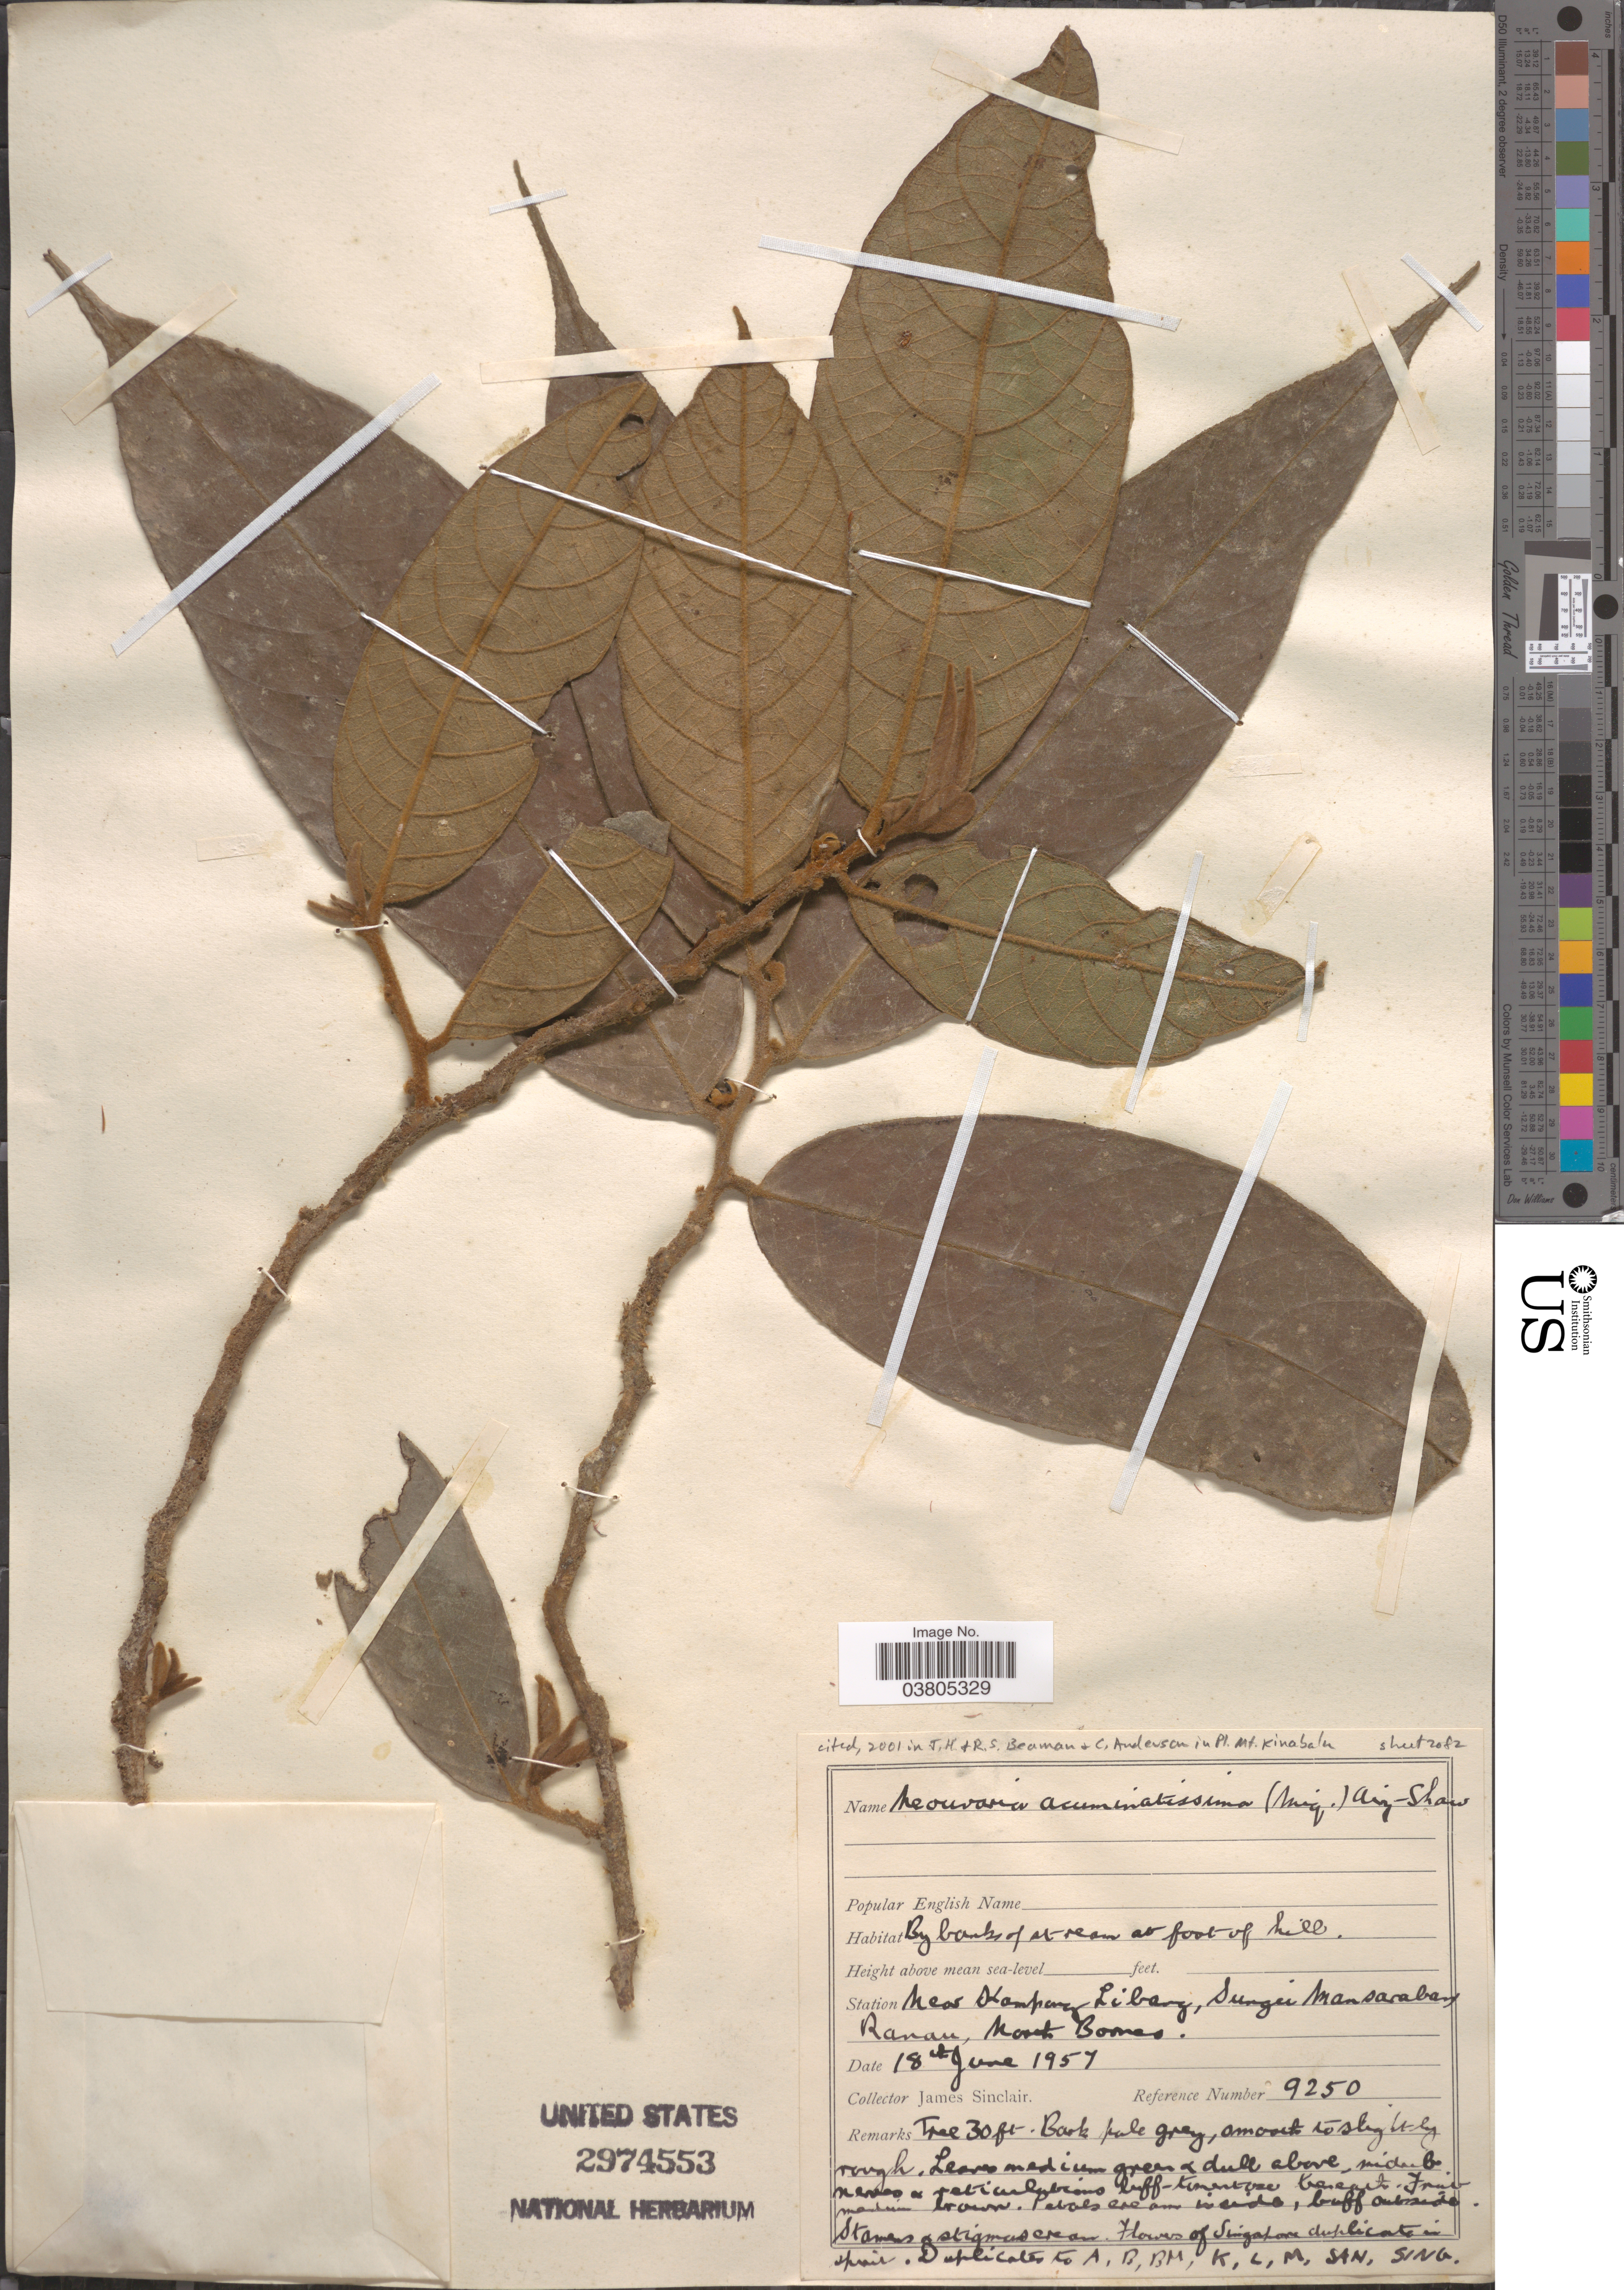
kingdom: Plantae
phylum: Tracheophyta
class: Magnoliopsida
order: Magnoliales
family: Annonaceae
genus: Neo-Uvaria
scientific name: Neo-uvaria acuminatissima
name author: (Miq.) Airy Shaw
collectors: J. Sinclair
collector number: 9250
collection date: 1957-06-18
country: Malaysia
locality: Station Near Kampung Libang, Sungei Mansaraban, Ranau, North Borneo.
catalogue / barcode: US 2974553